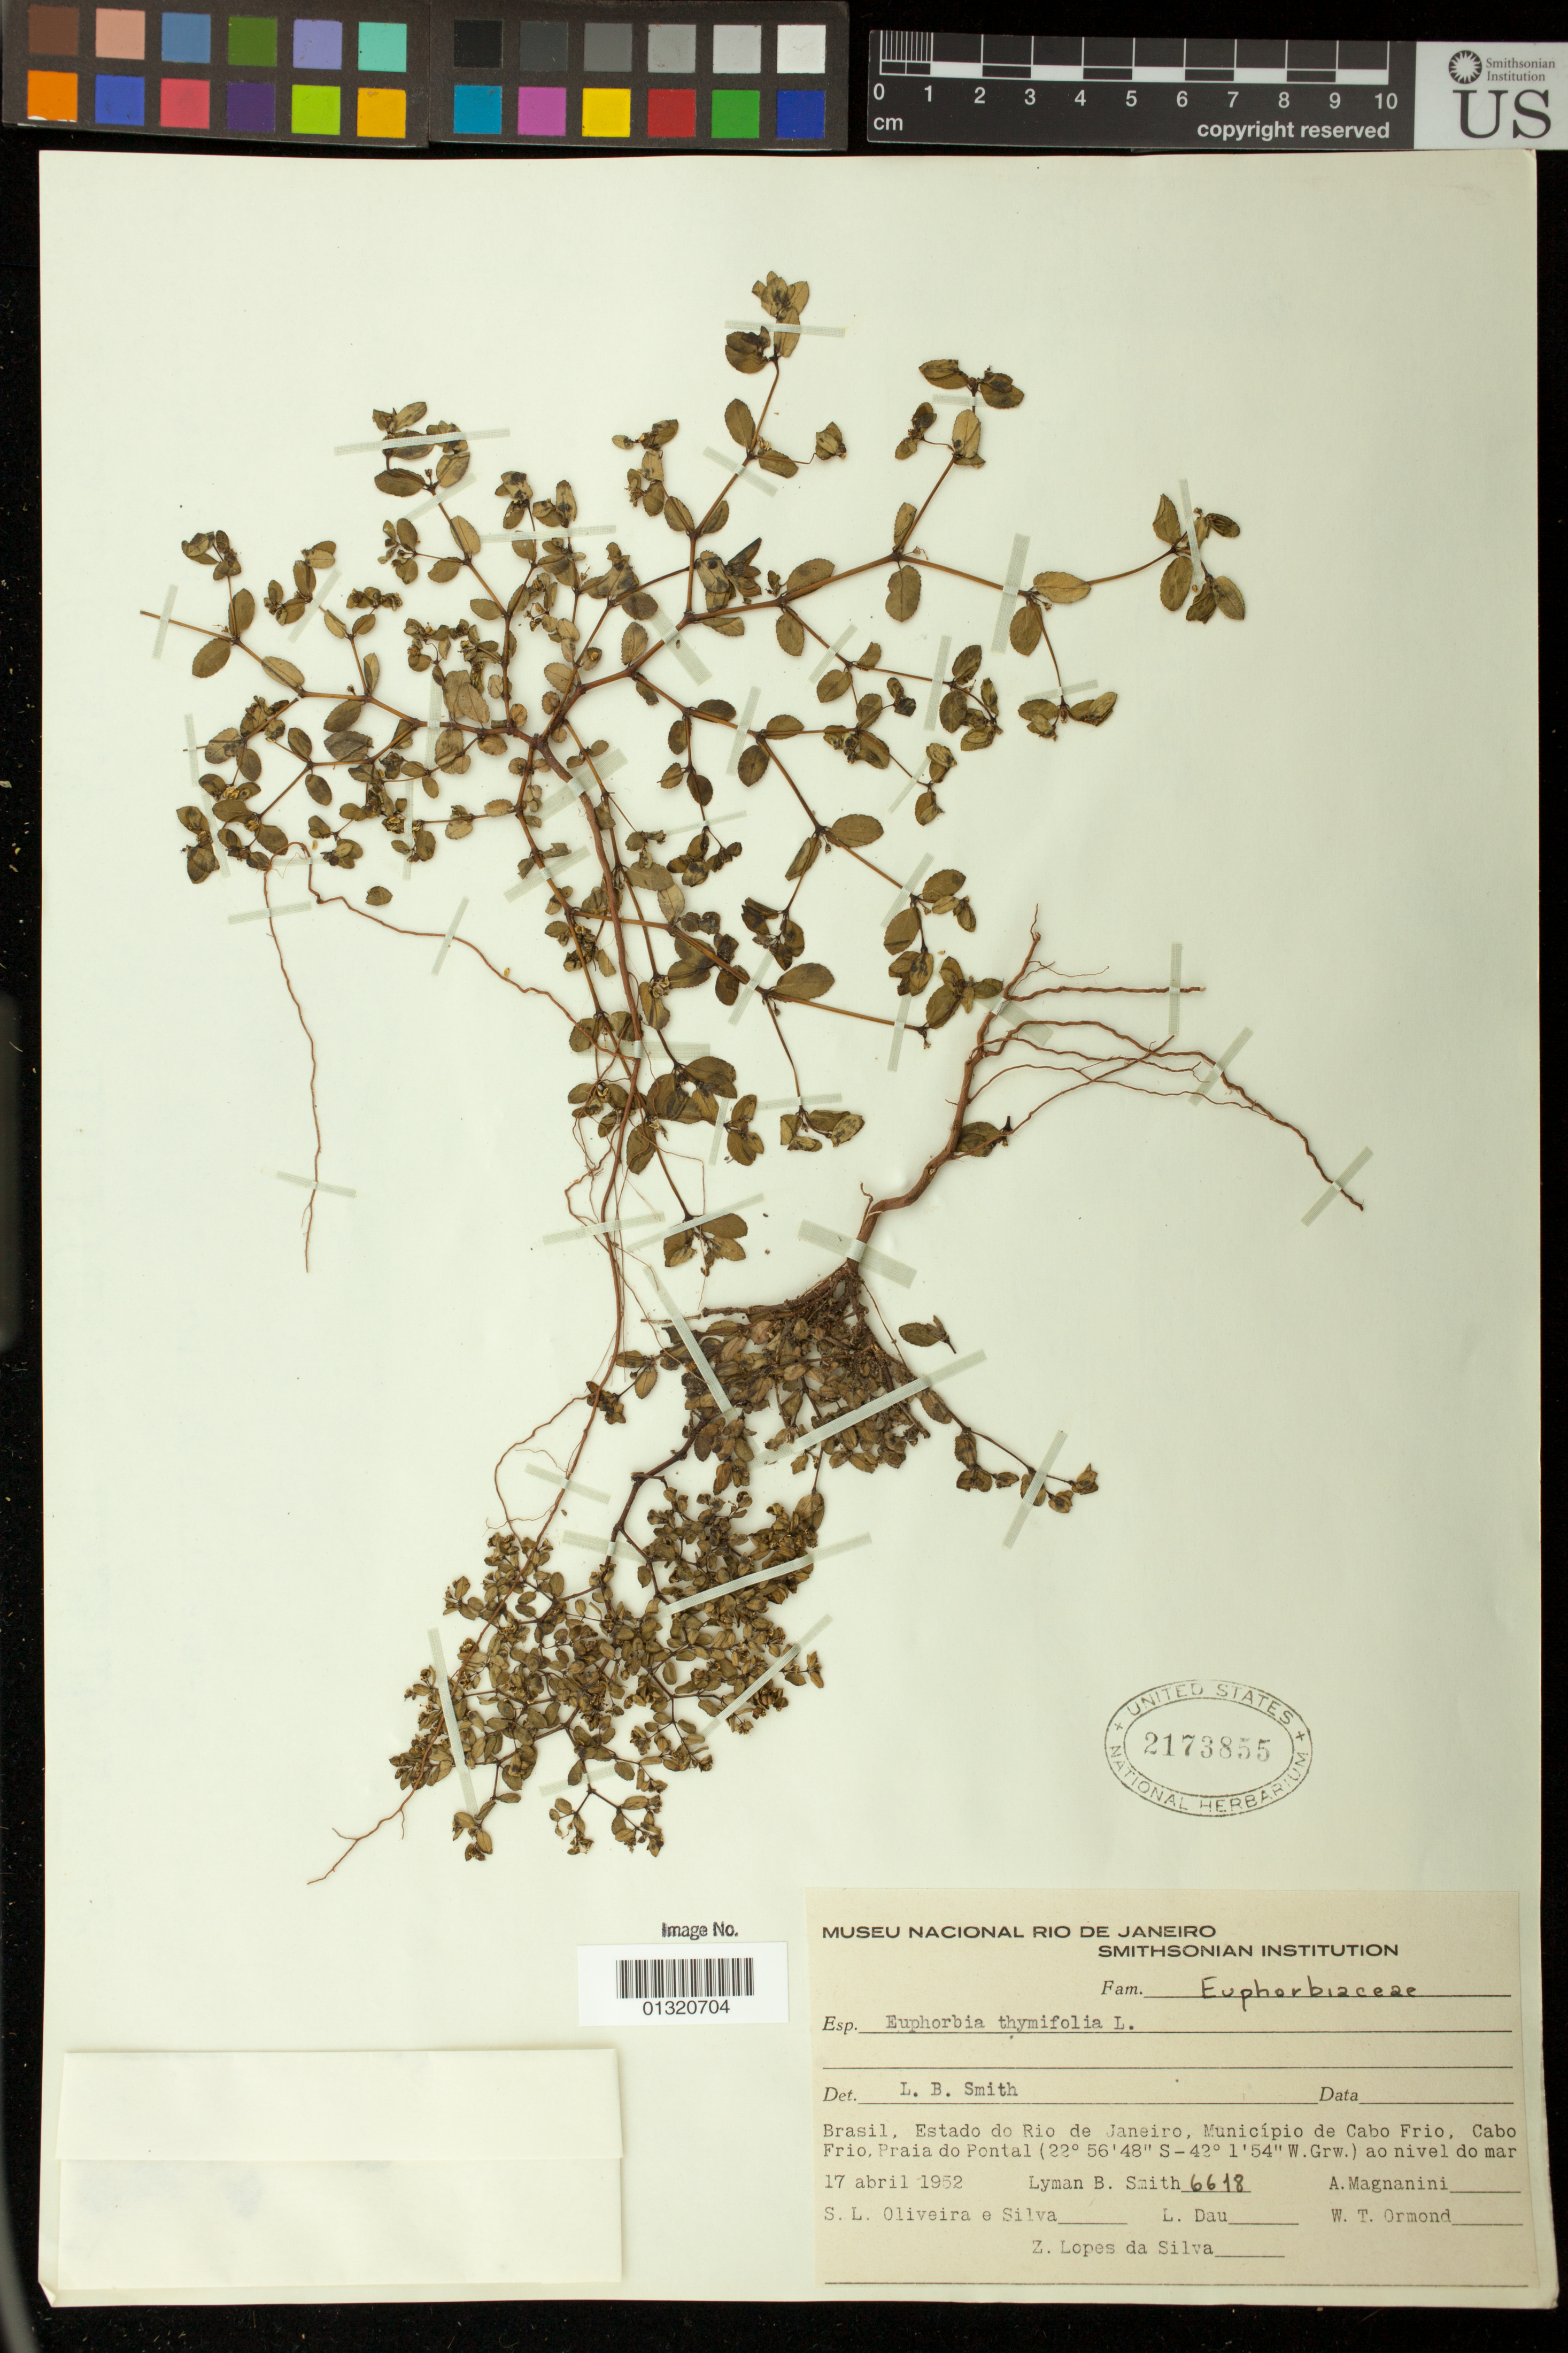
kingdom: Plantae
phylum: Tracheophyta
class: Magnoliopsida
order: Malpighiales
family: Euphorbiaceae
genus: Euphorbia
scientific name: Euphorbia thymifolia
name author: L.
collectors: L. Smith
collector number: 6618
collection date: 1952-04-17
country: Brazil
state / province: Rio de Janeiro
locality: Municipio de Cabo Frio, Cabo Frio, Praia do Pontal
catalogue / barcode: US 2173855